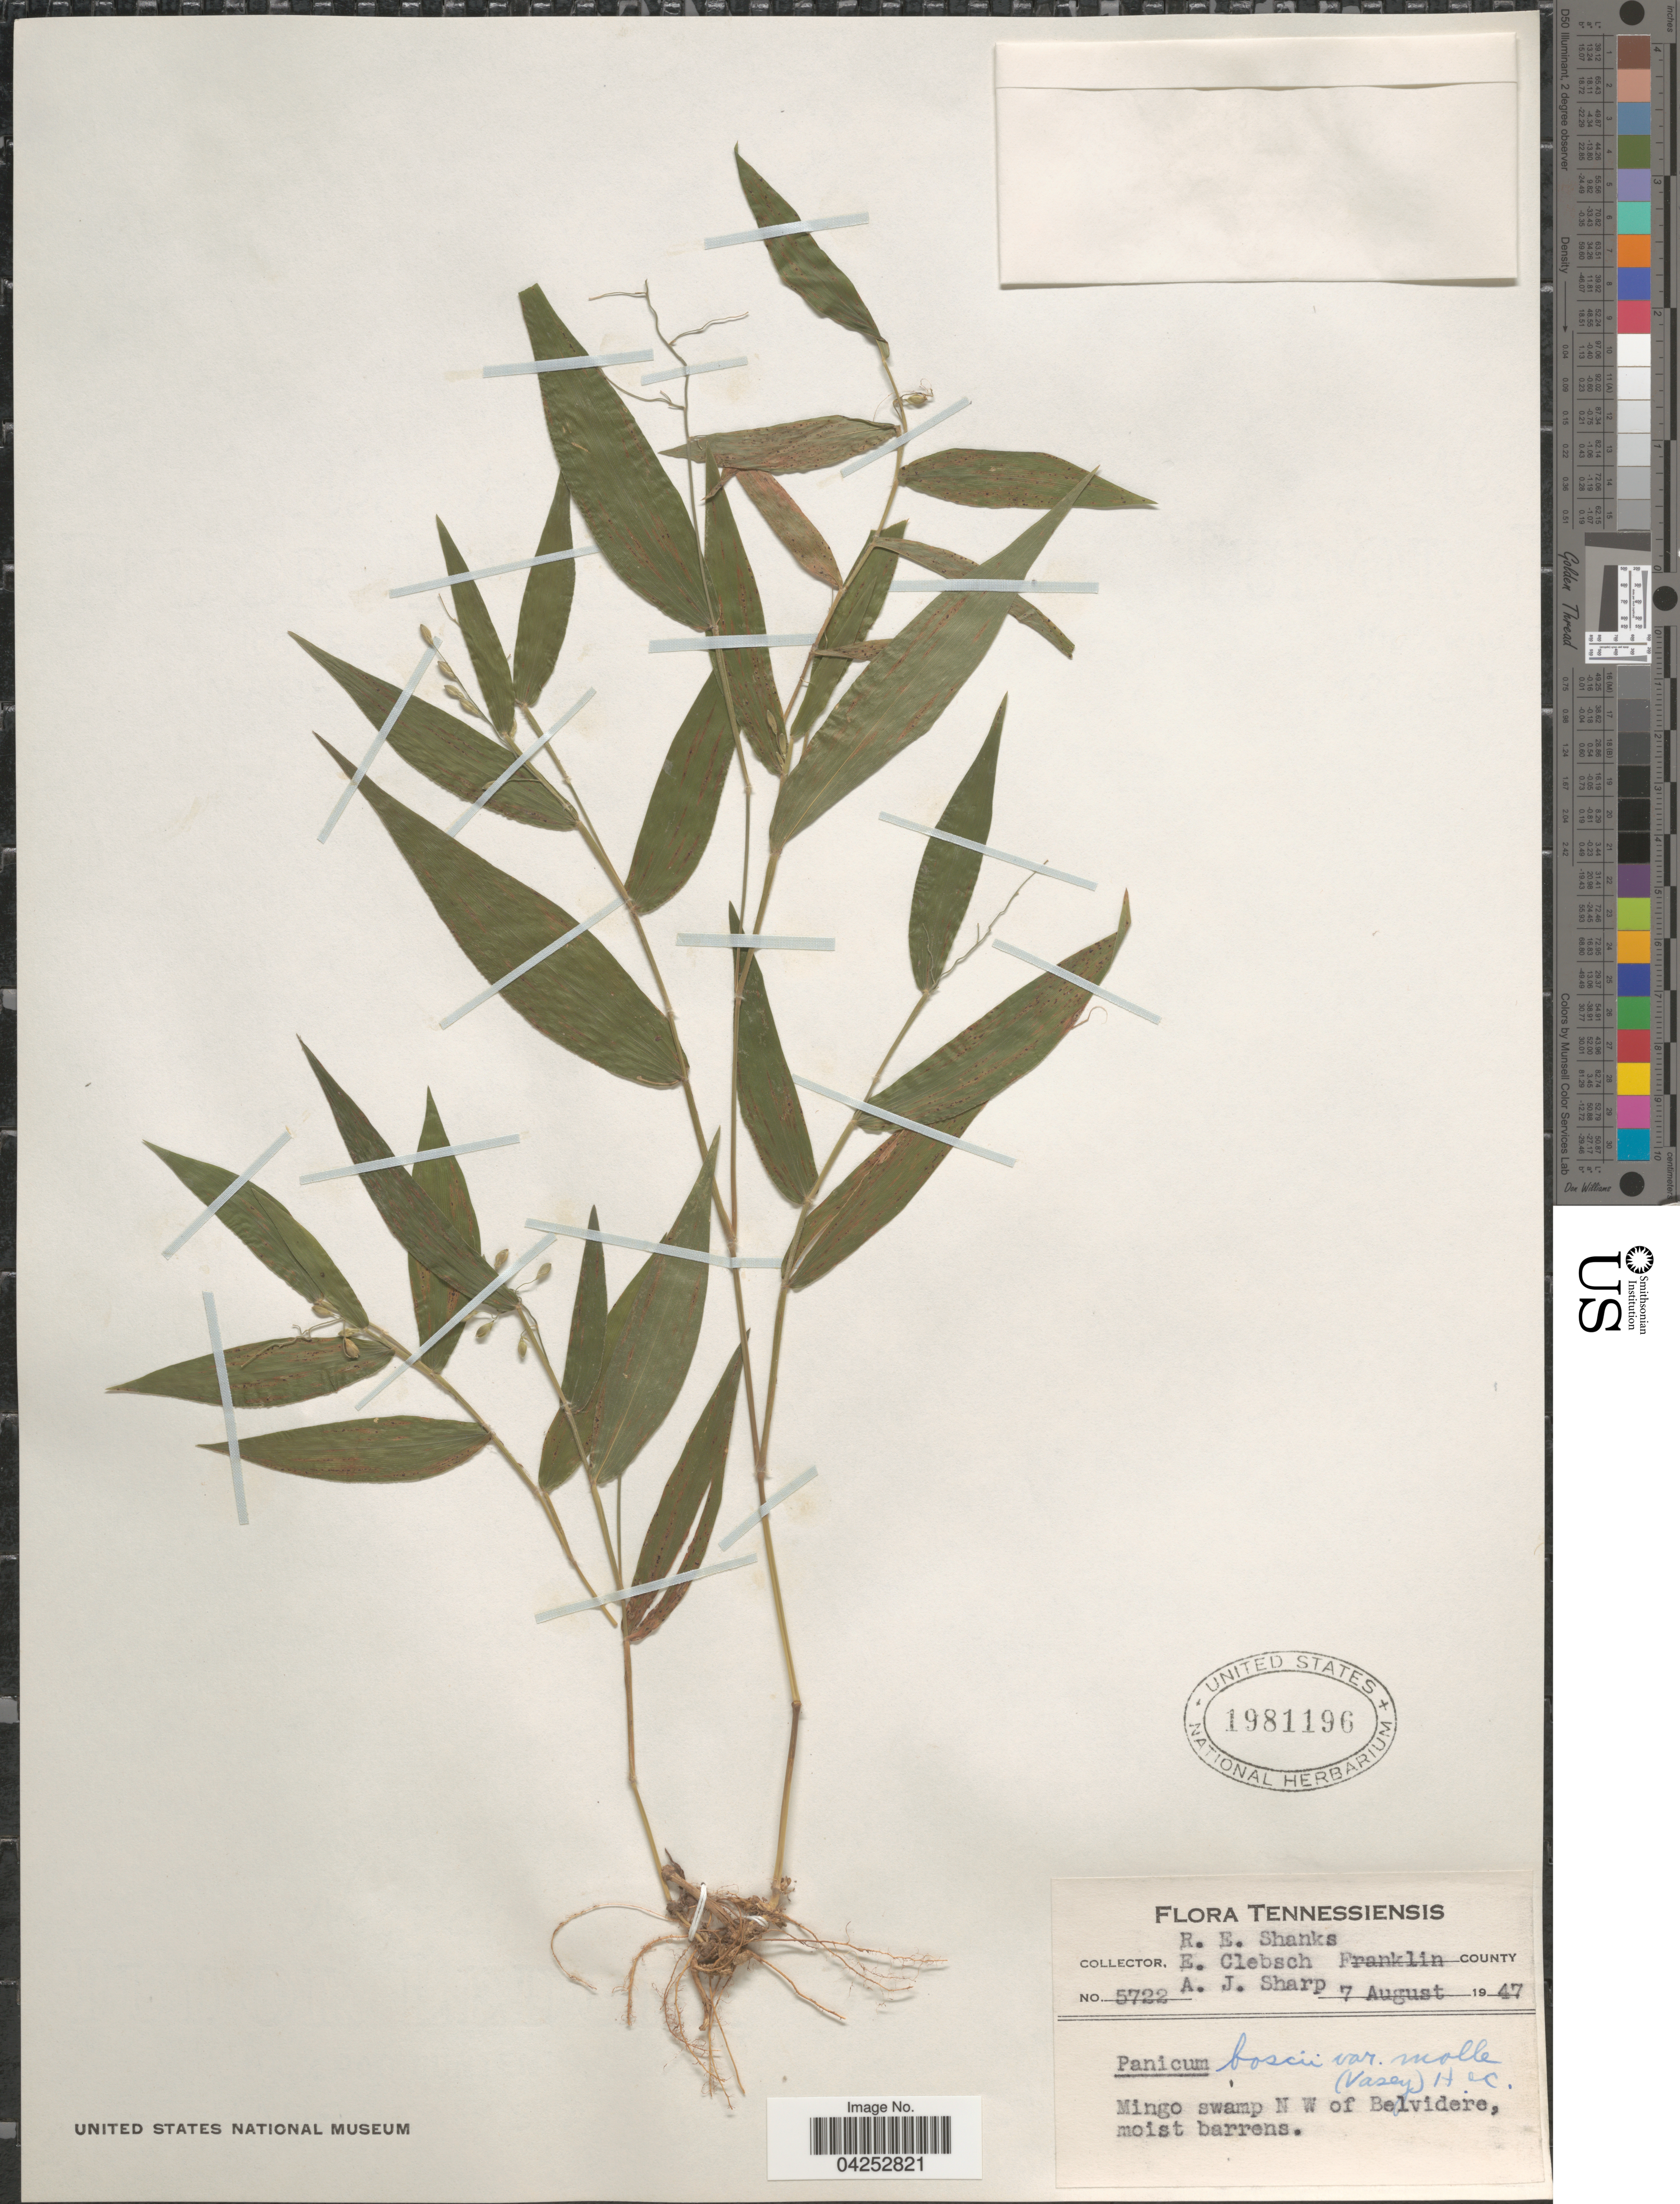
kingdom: Plantae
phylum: Tracheophyta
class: Liliopsida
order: Poales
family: Poaceae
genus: Dichanthelium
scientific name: Dichanthelium boscii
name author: (Poir.) Gould & C.A. Clark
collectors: R. Shanks, E. Clebsch & A. J. Sharp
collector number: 5722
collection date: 1947-08-07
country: United States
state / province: Tennessee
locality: Franklin County. Mingo swamp N W of Belvidere, moist barrens.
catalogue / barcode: US 1981196